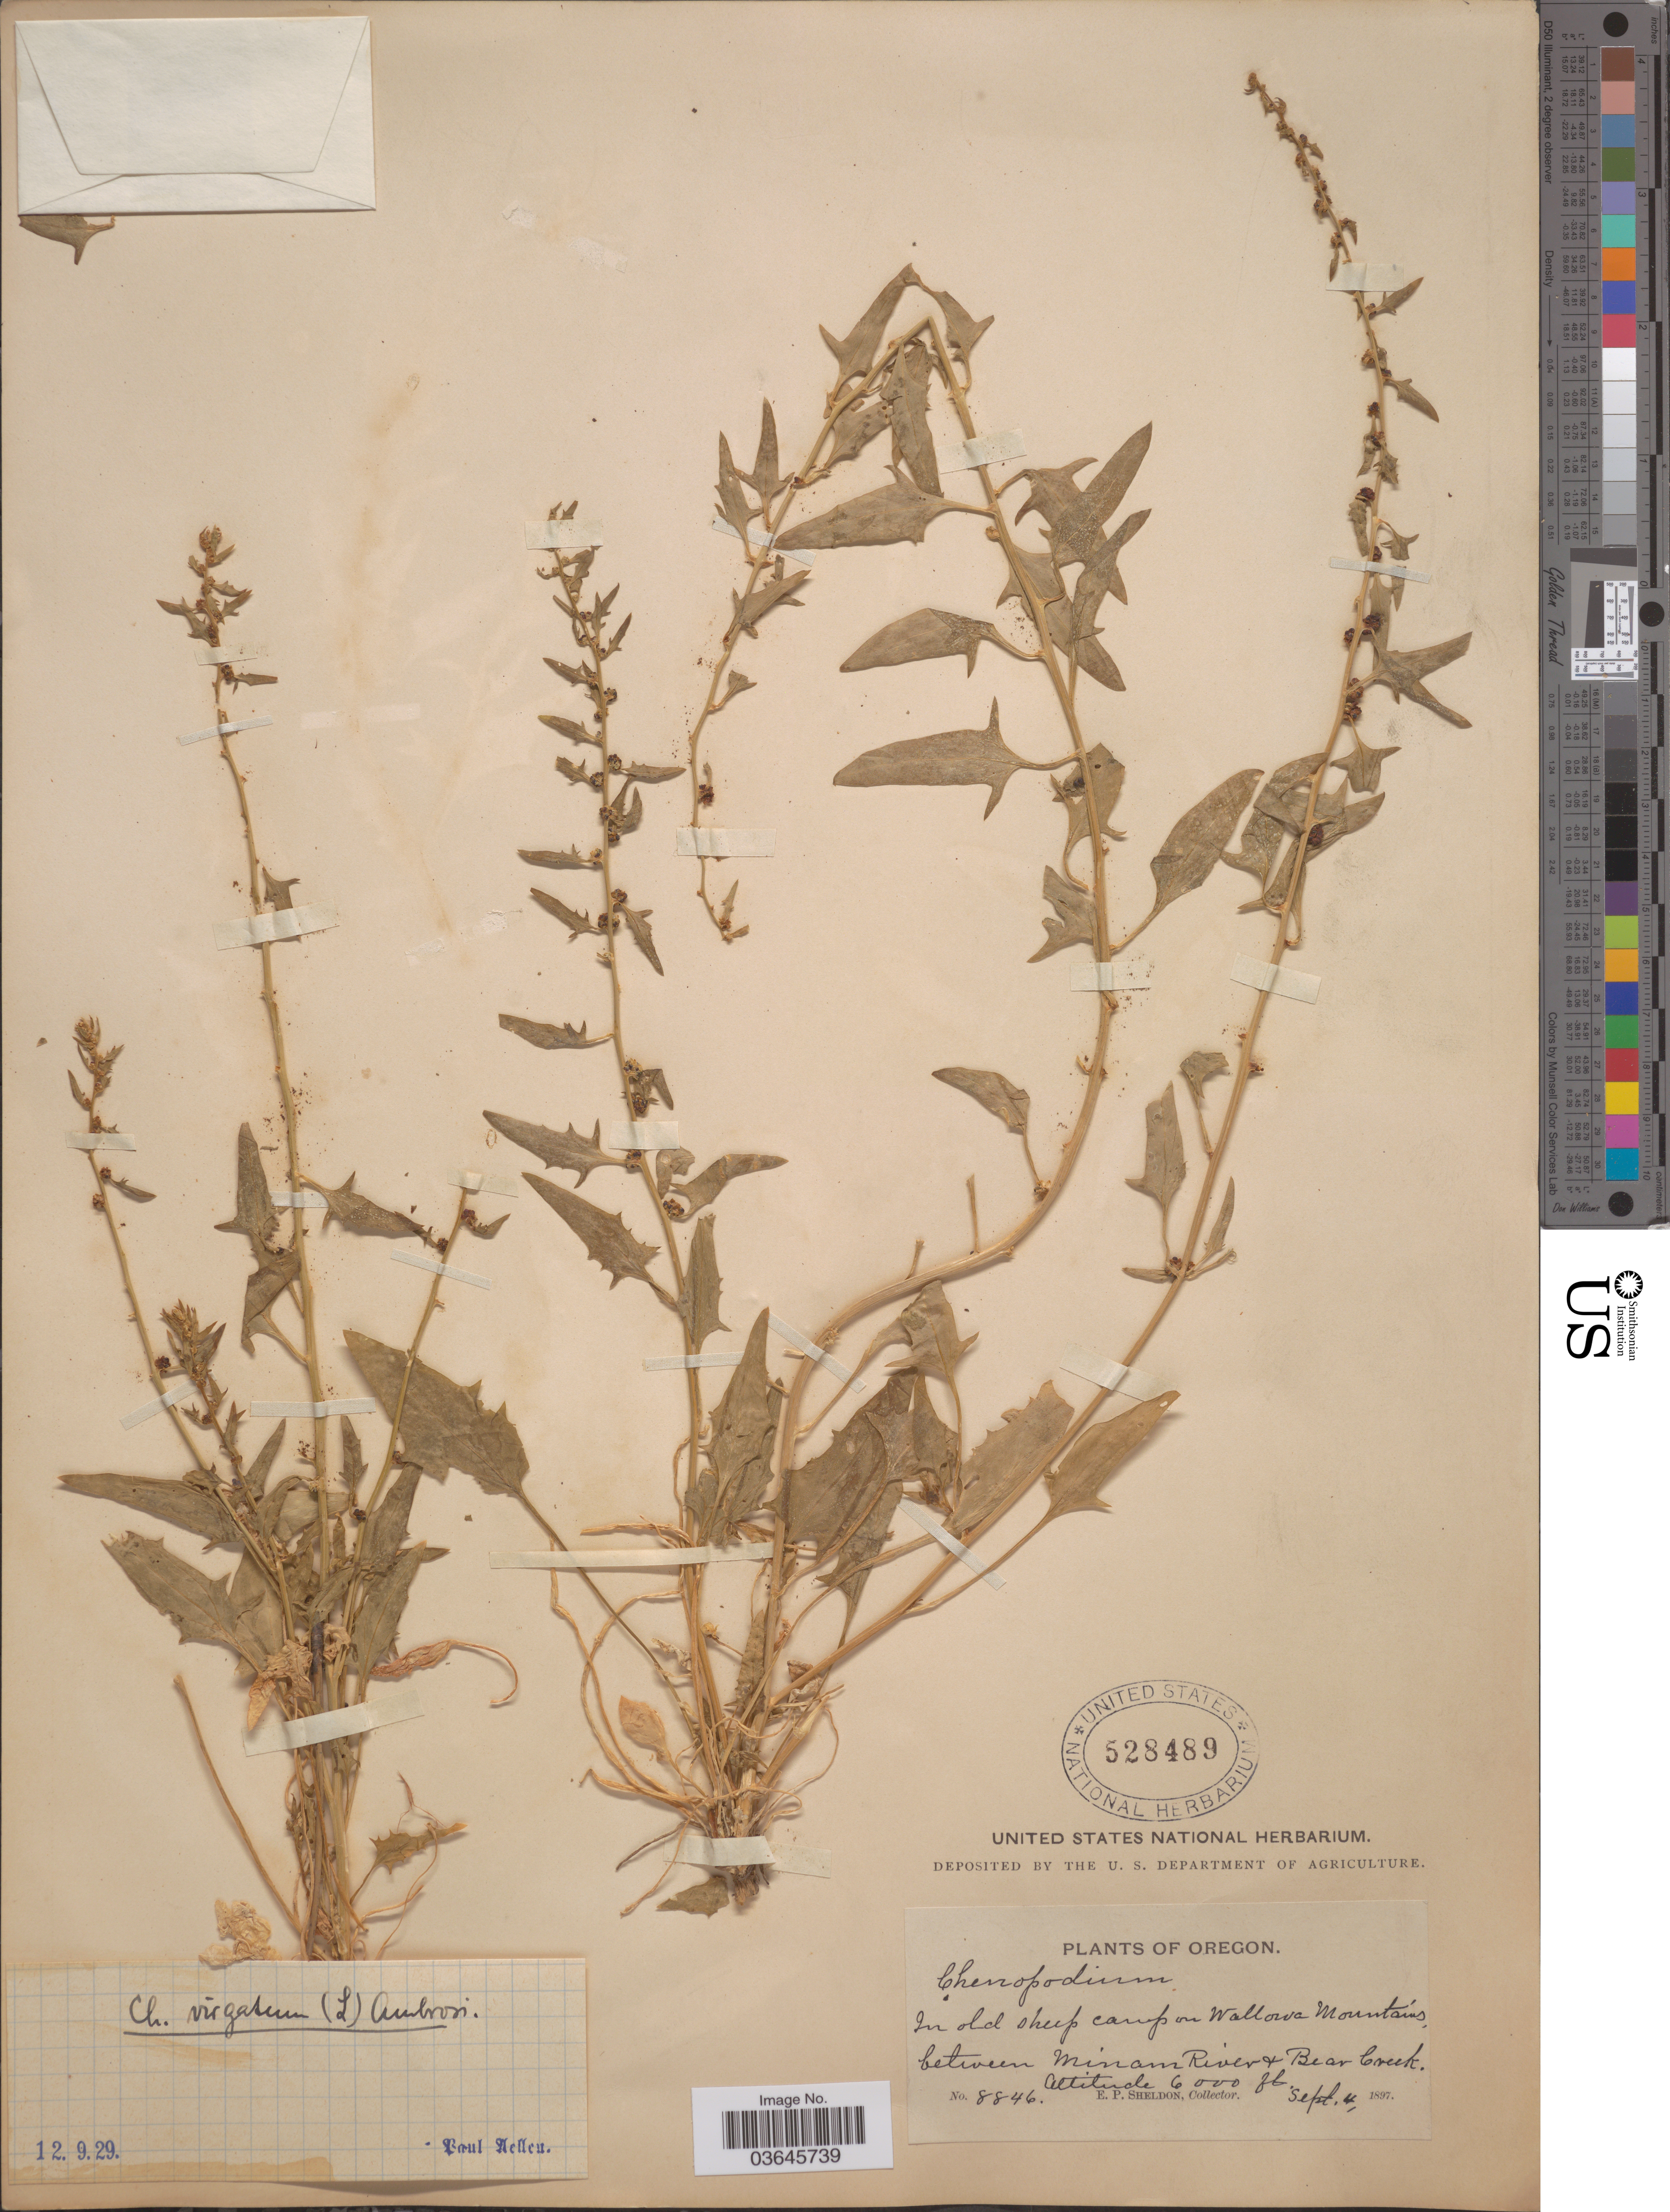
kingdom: Plantae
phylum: Tracheophyta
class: Magnoliopsida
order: Caryophyllales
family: Amaranthaceae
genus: Blitum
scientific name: Blitum virgatum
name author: L.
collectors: E. P. Sheldon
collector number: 8846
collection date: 1897-09-04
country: United States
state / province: Oregon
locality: In old sheep camp on Wallowa Mountains, between Minam River & Bear Creek.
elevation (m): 1829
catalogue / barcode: US 528489